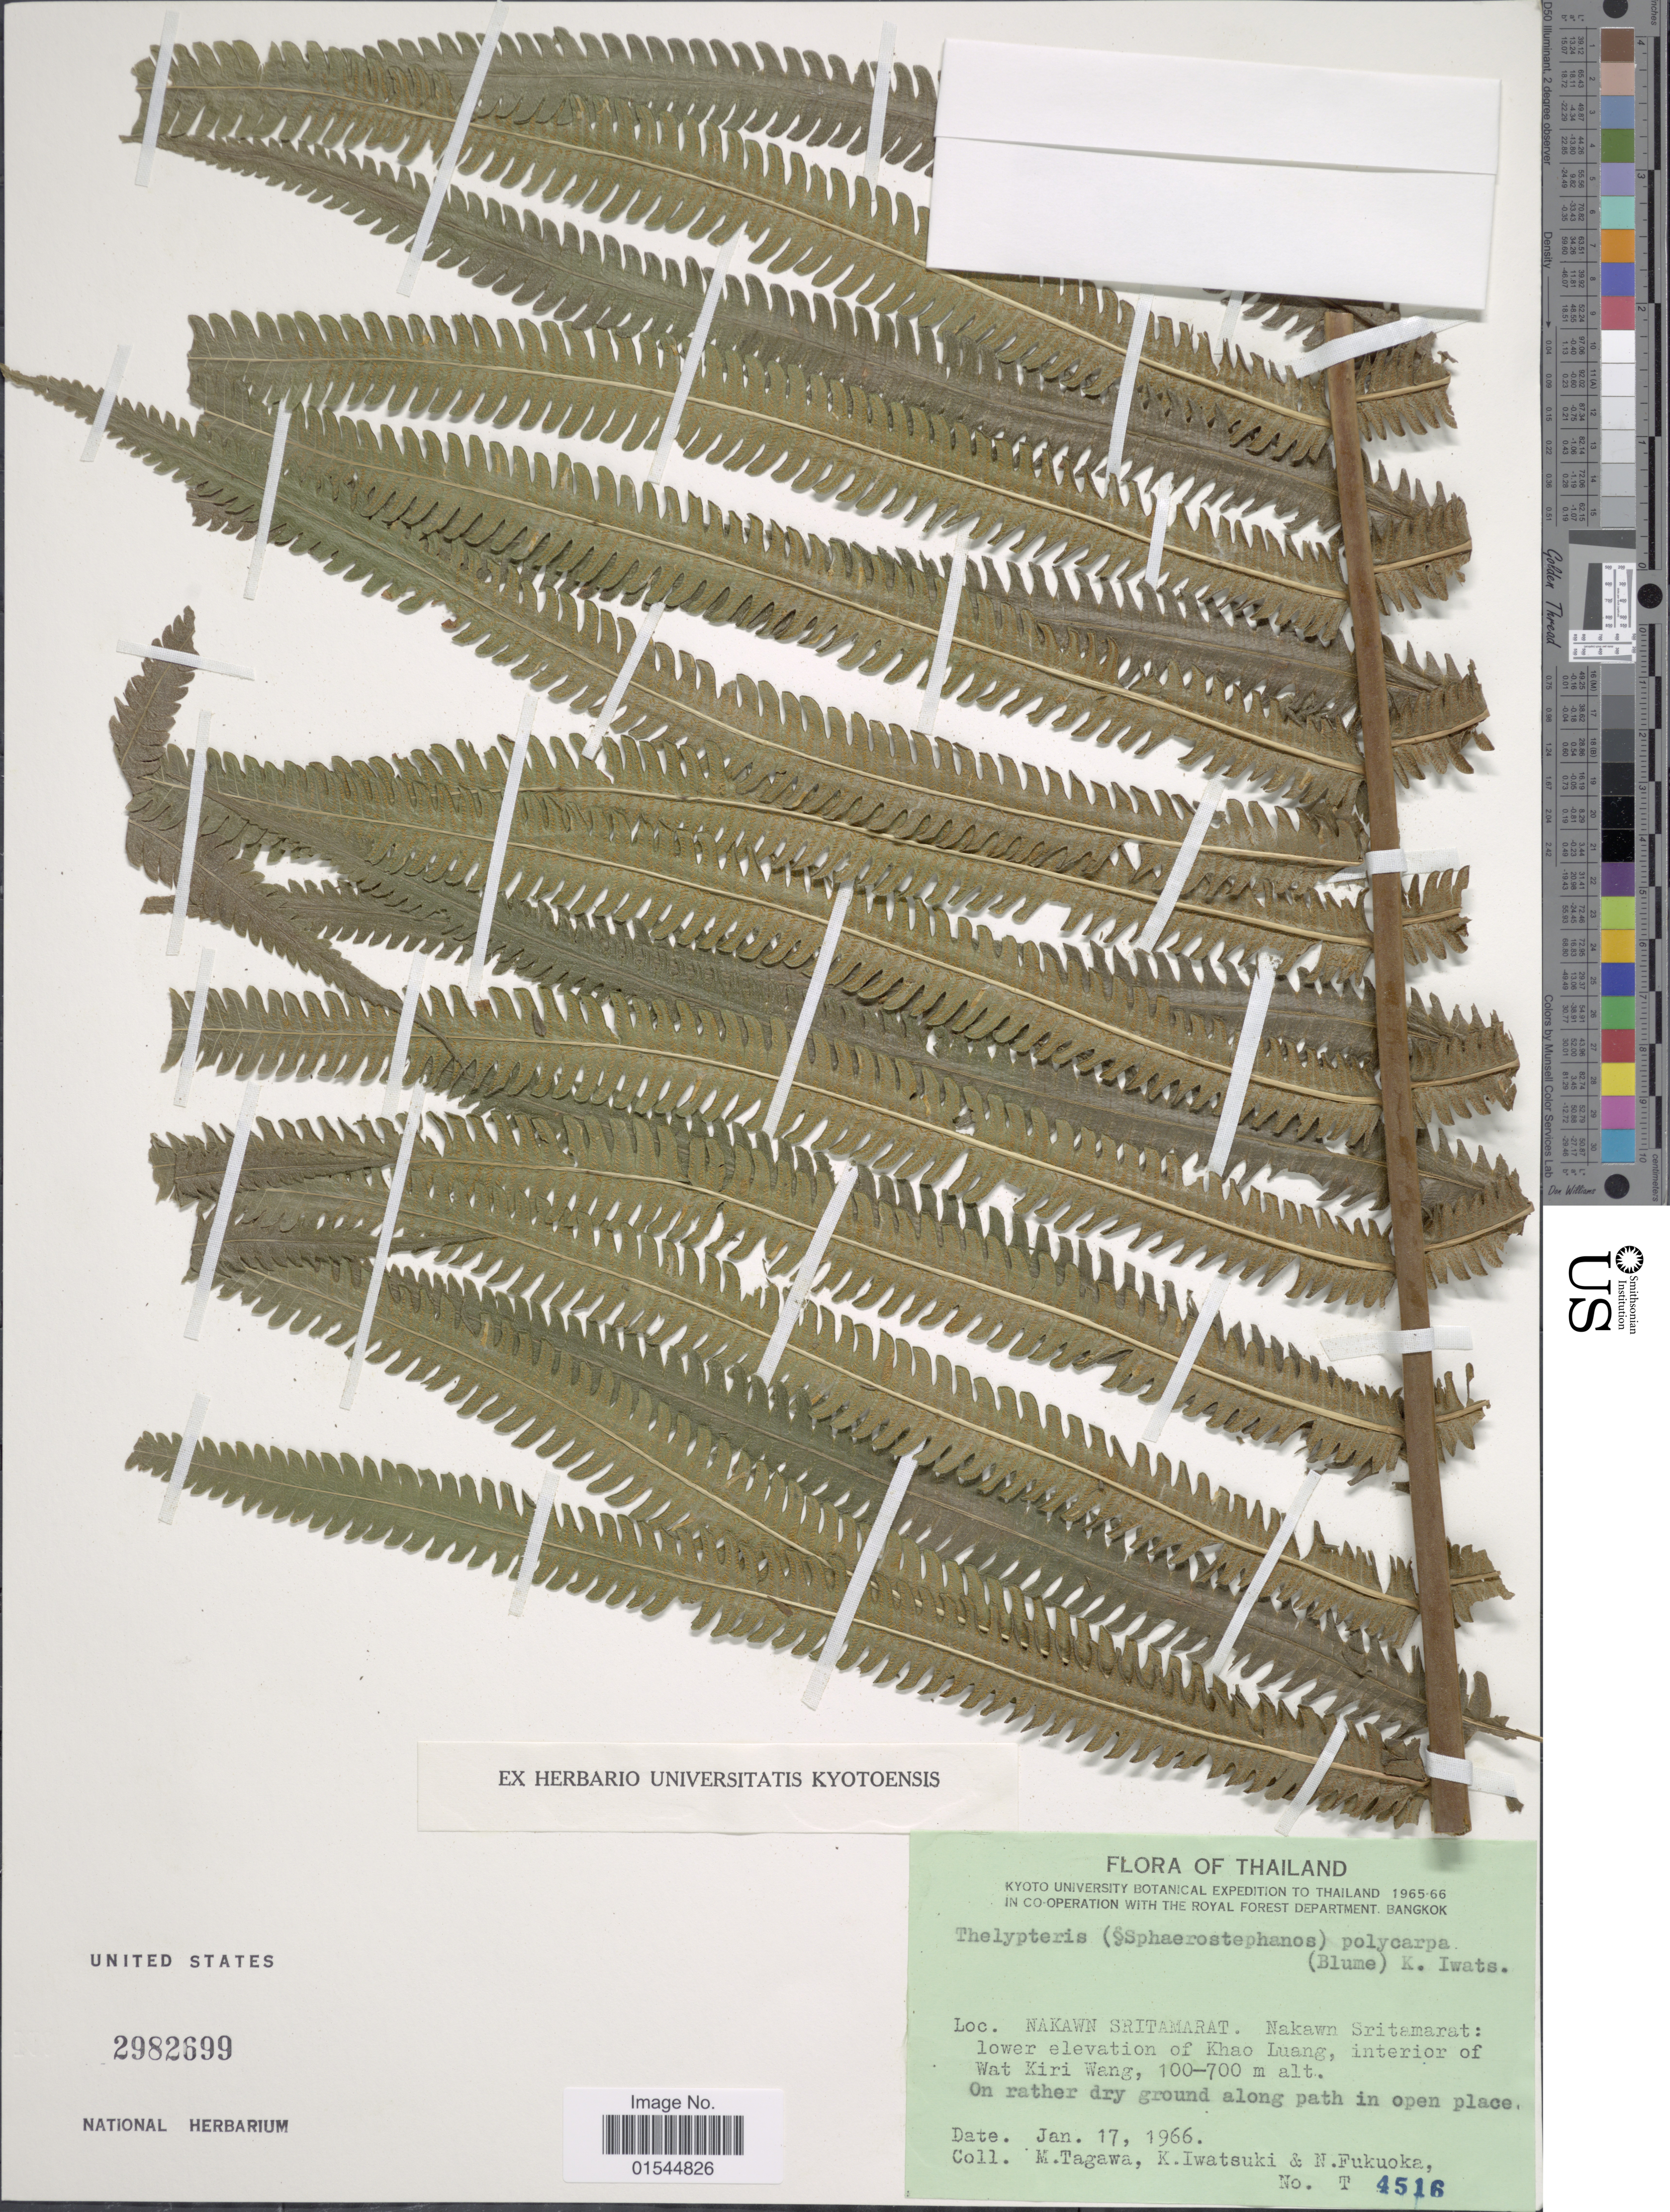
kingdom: Plantae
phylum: Tracheophyta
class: Polypodiopsida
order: Polypodiales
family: Thelypteridaceae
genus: Sphaerostephanos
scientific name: Sphaerostephanos polycarpus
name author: (Blume) Copel.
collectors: M. Tagawa, K. Iwatsuki & N. Fukuoka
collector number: T4516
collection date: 1966-01-17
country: Thailand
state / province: Nakhon Si Thammarat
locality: Nakawn Sritamarat: lower elevation of Khao Luang, interior of Wat Kiri Wang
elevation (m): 100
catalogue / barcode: US 2982699